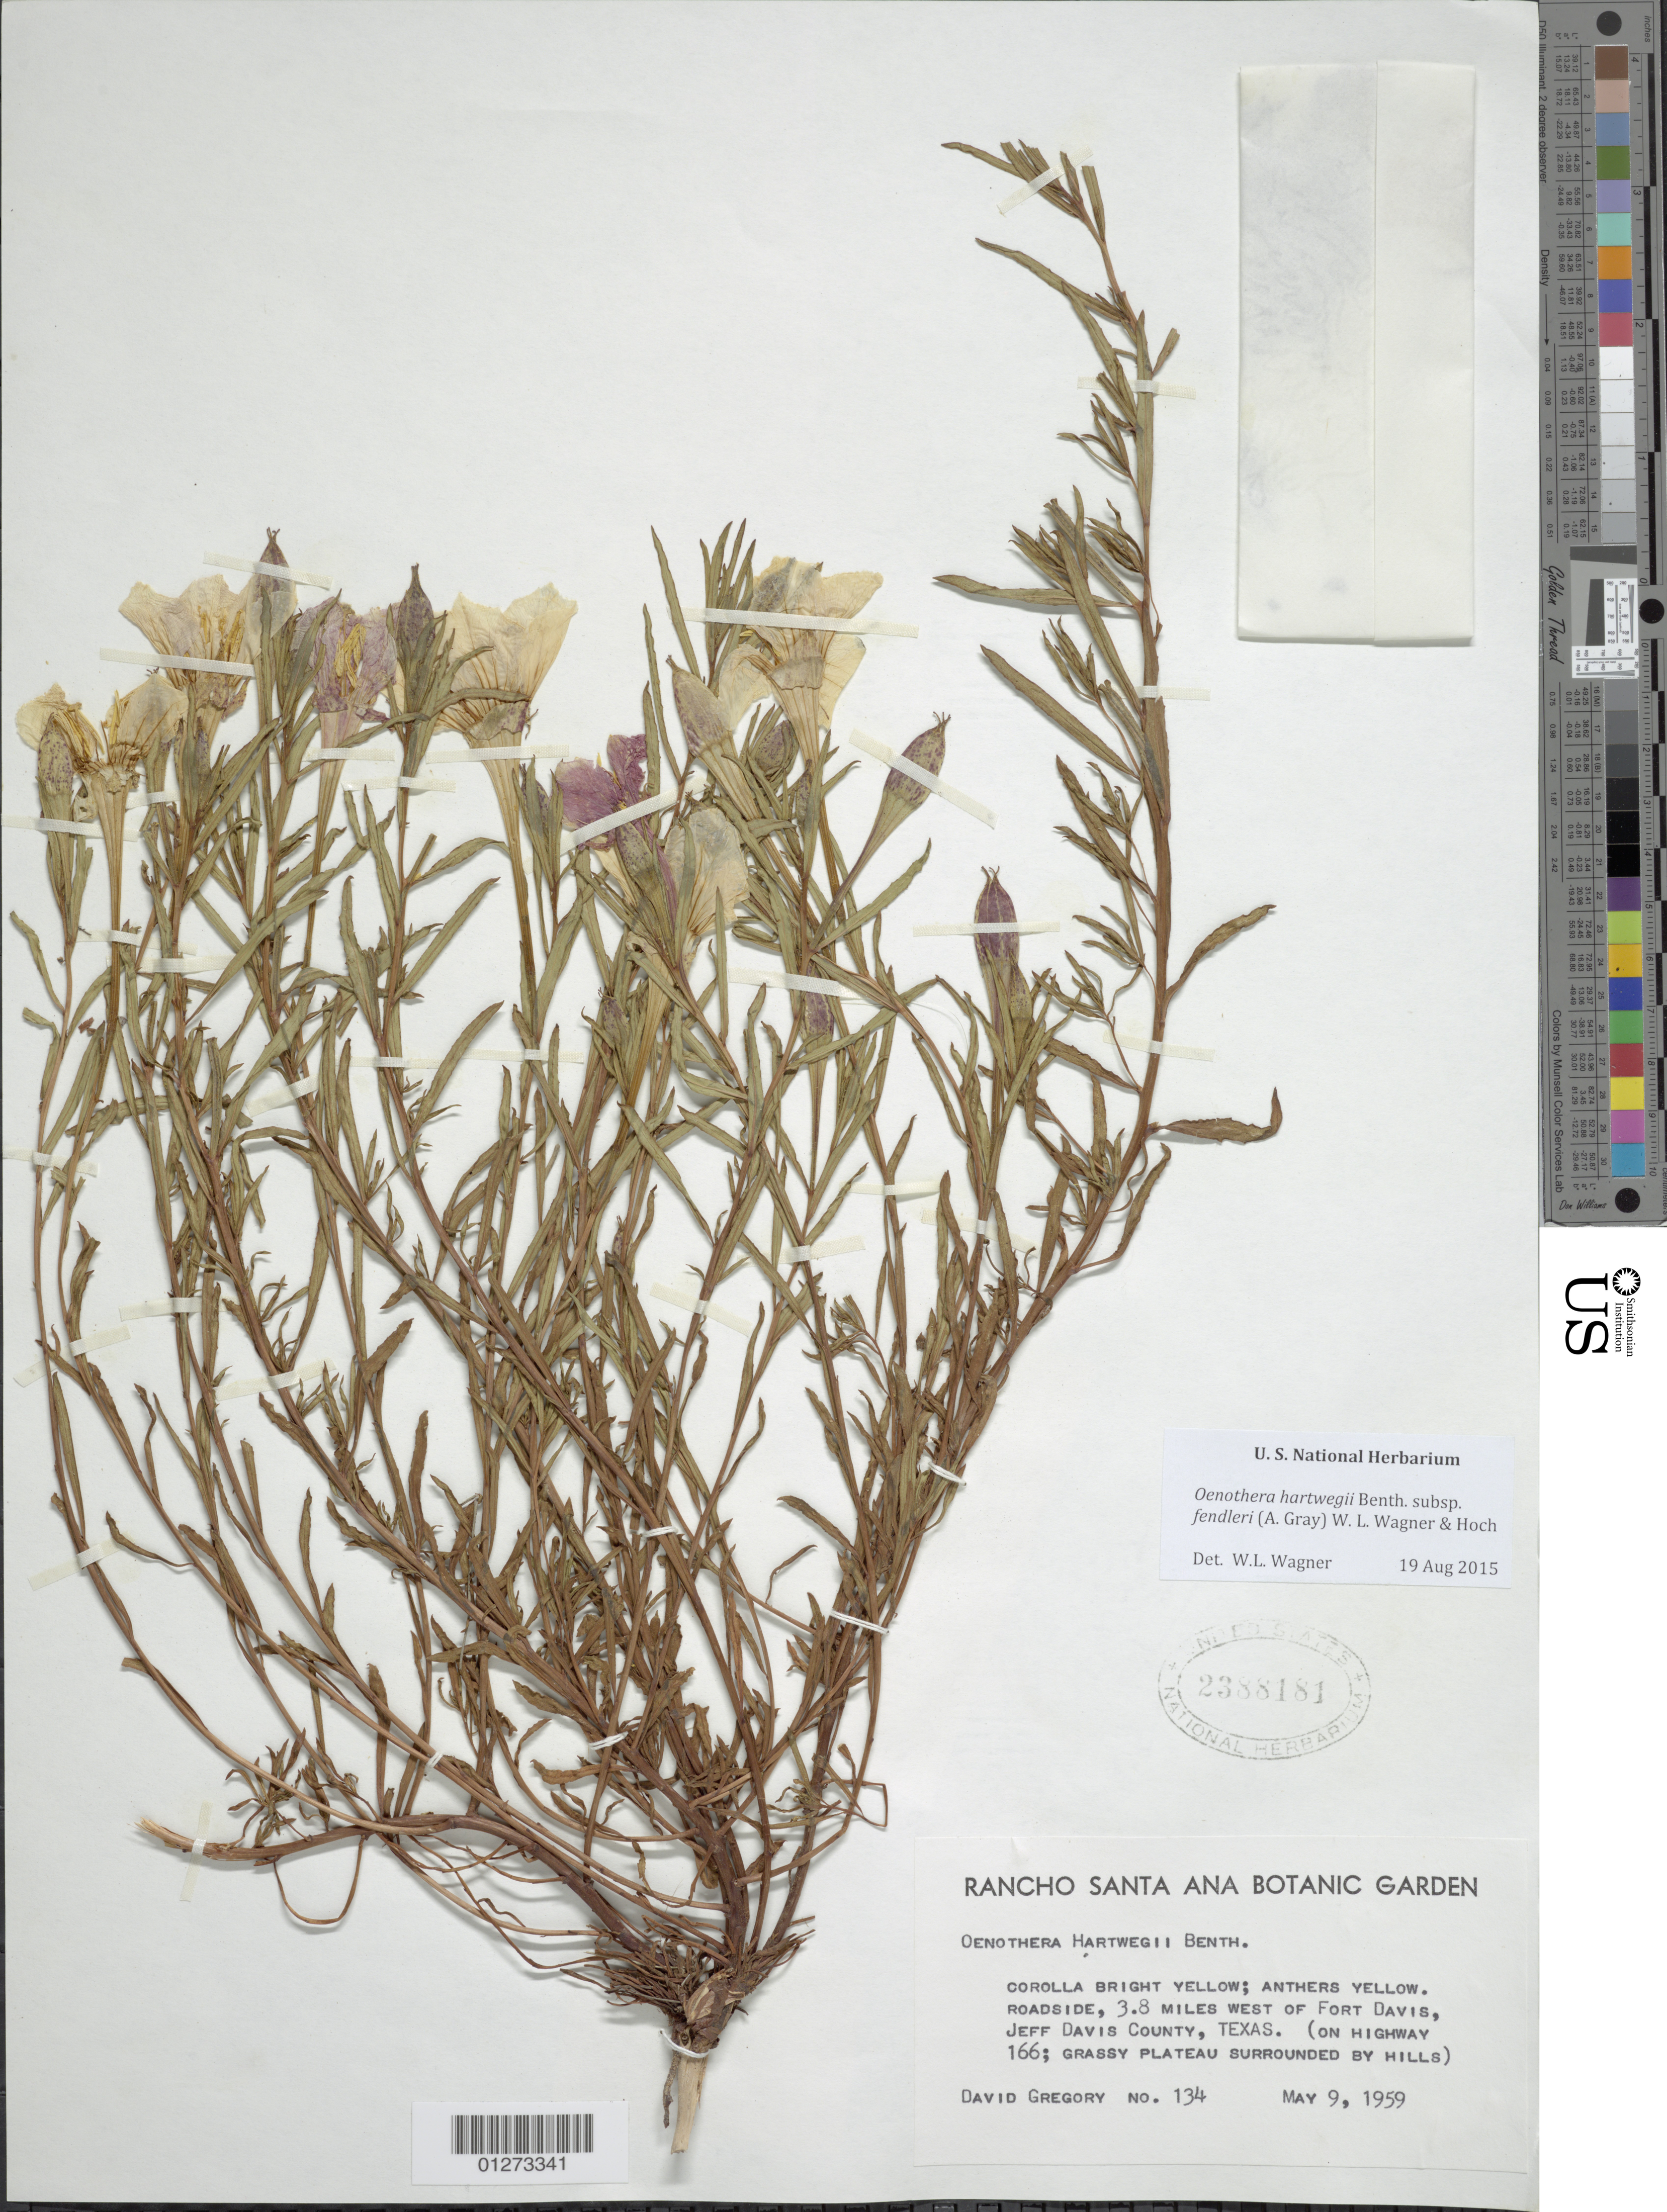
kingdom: Plantae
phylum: Tracheophyta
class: Magnoliopsida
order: Myrtales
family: Onagraceae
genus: Oenothera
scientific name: Oenothera hartwegii subsp. fendleri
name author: (A. Gray) W.L. Wagner & Hoch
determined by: Wagner, W. L., (BOT), Smithsonian Institution - National Museum of Natural History (UNITED STATES)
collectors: D. Gregory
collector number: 134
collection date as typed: May 9, 1959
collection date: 1959-05-09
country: United States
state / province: Texas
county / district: Jeff Davis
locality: On highway 166, 3.8 miles west of Fort Davis, grassy plateau surrounded by hills.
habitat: Roadside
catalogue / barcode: US 2388181